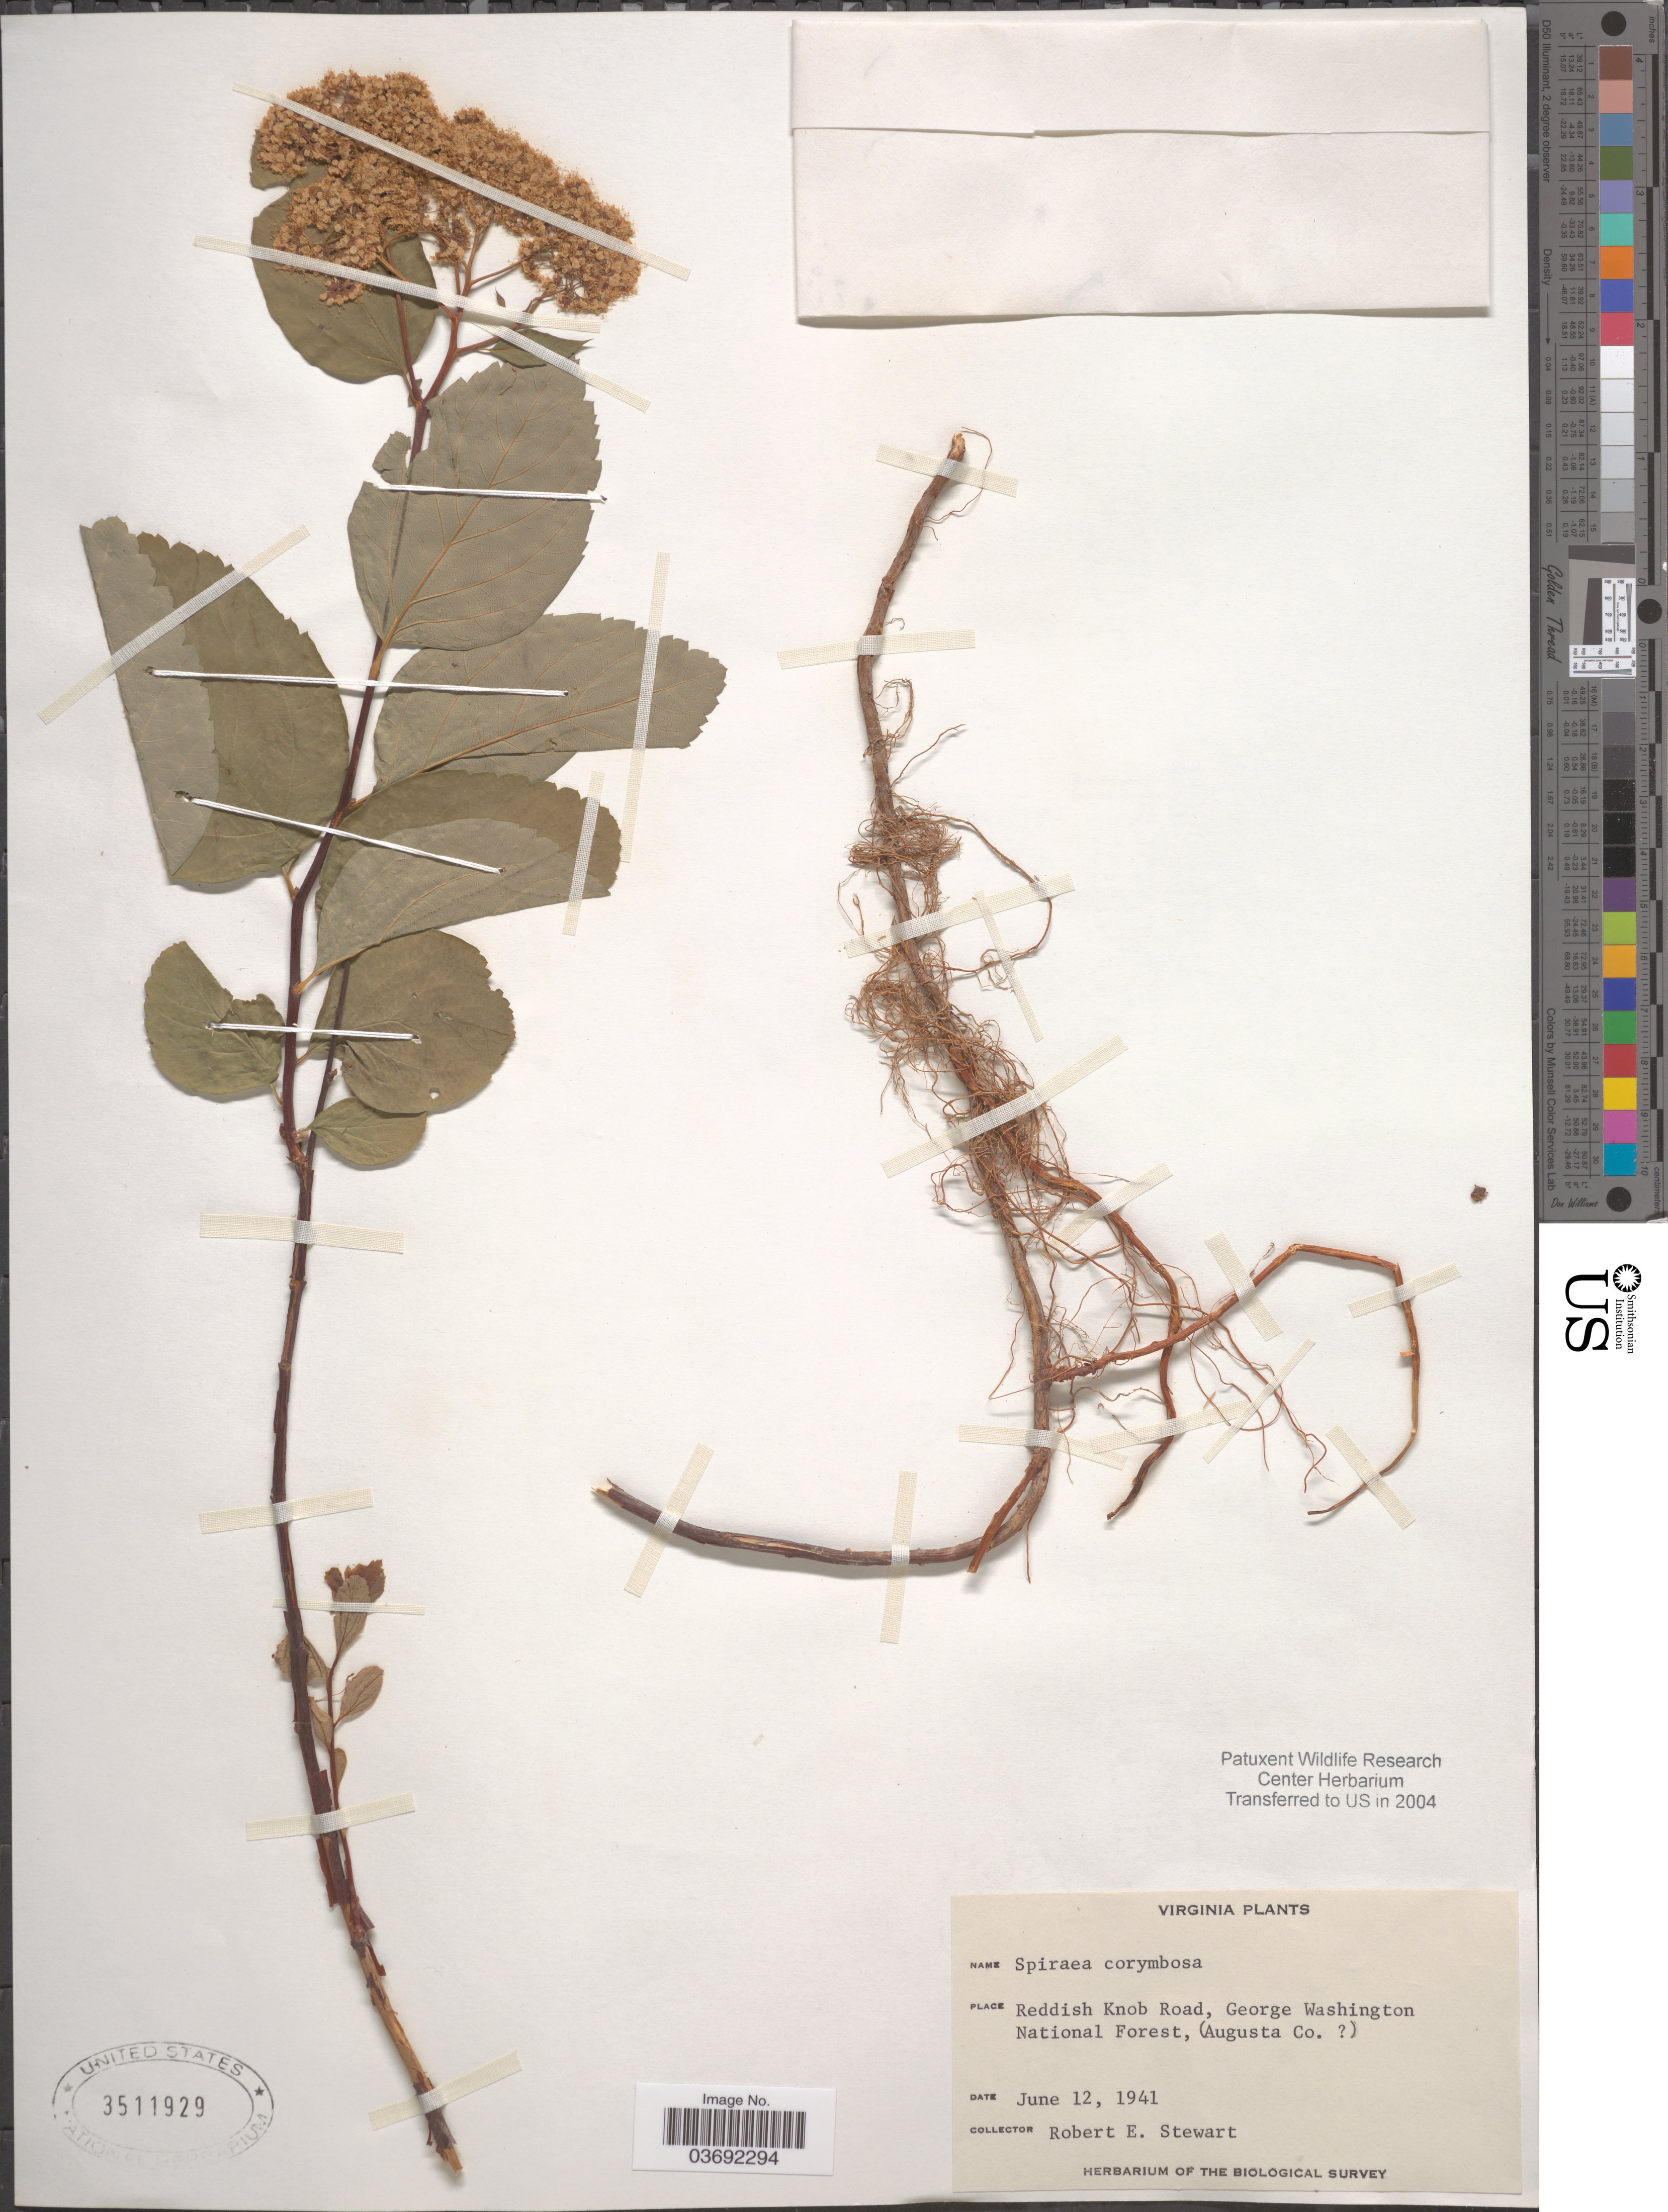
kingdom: Plantae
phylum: Tracheophyta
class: Magnoliopsida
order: Rosales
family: Rosaceae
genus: Spiraea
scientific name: Spiraea corymbosa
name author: Raf.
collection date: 1941-06-12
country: United States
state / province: Virginia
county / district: Augusta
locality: Reddish Knob Road, George Washington National Forest, (Augusta Co. [unsure placement]).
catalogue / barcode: US 3511929